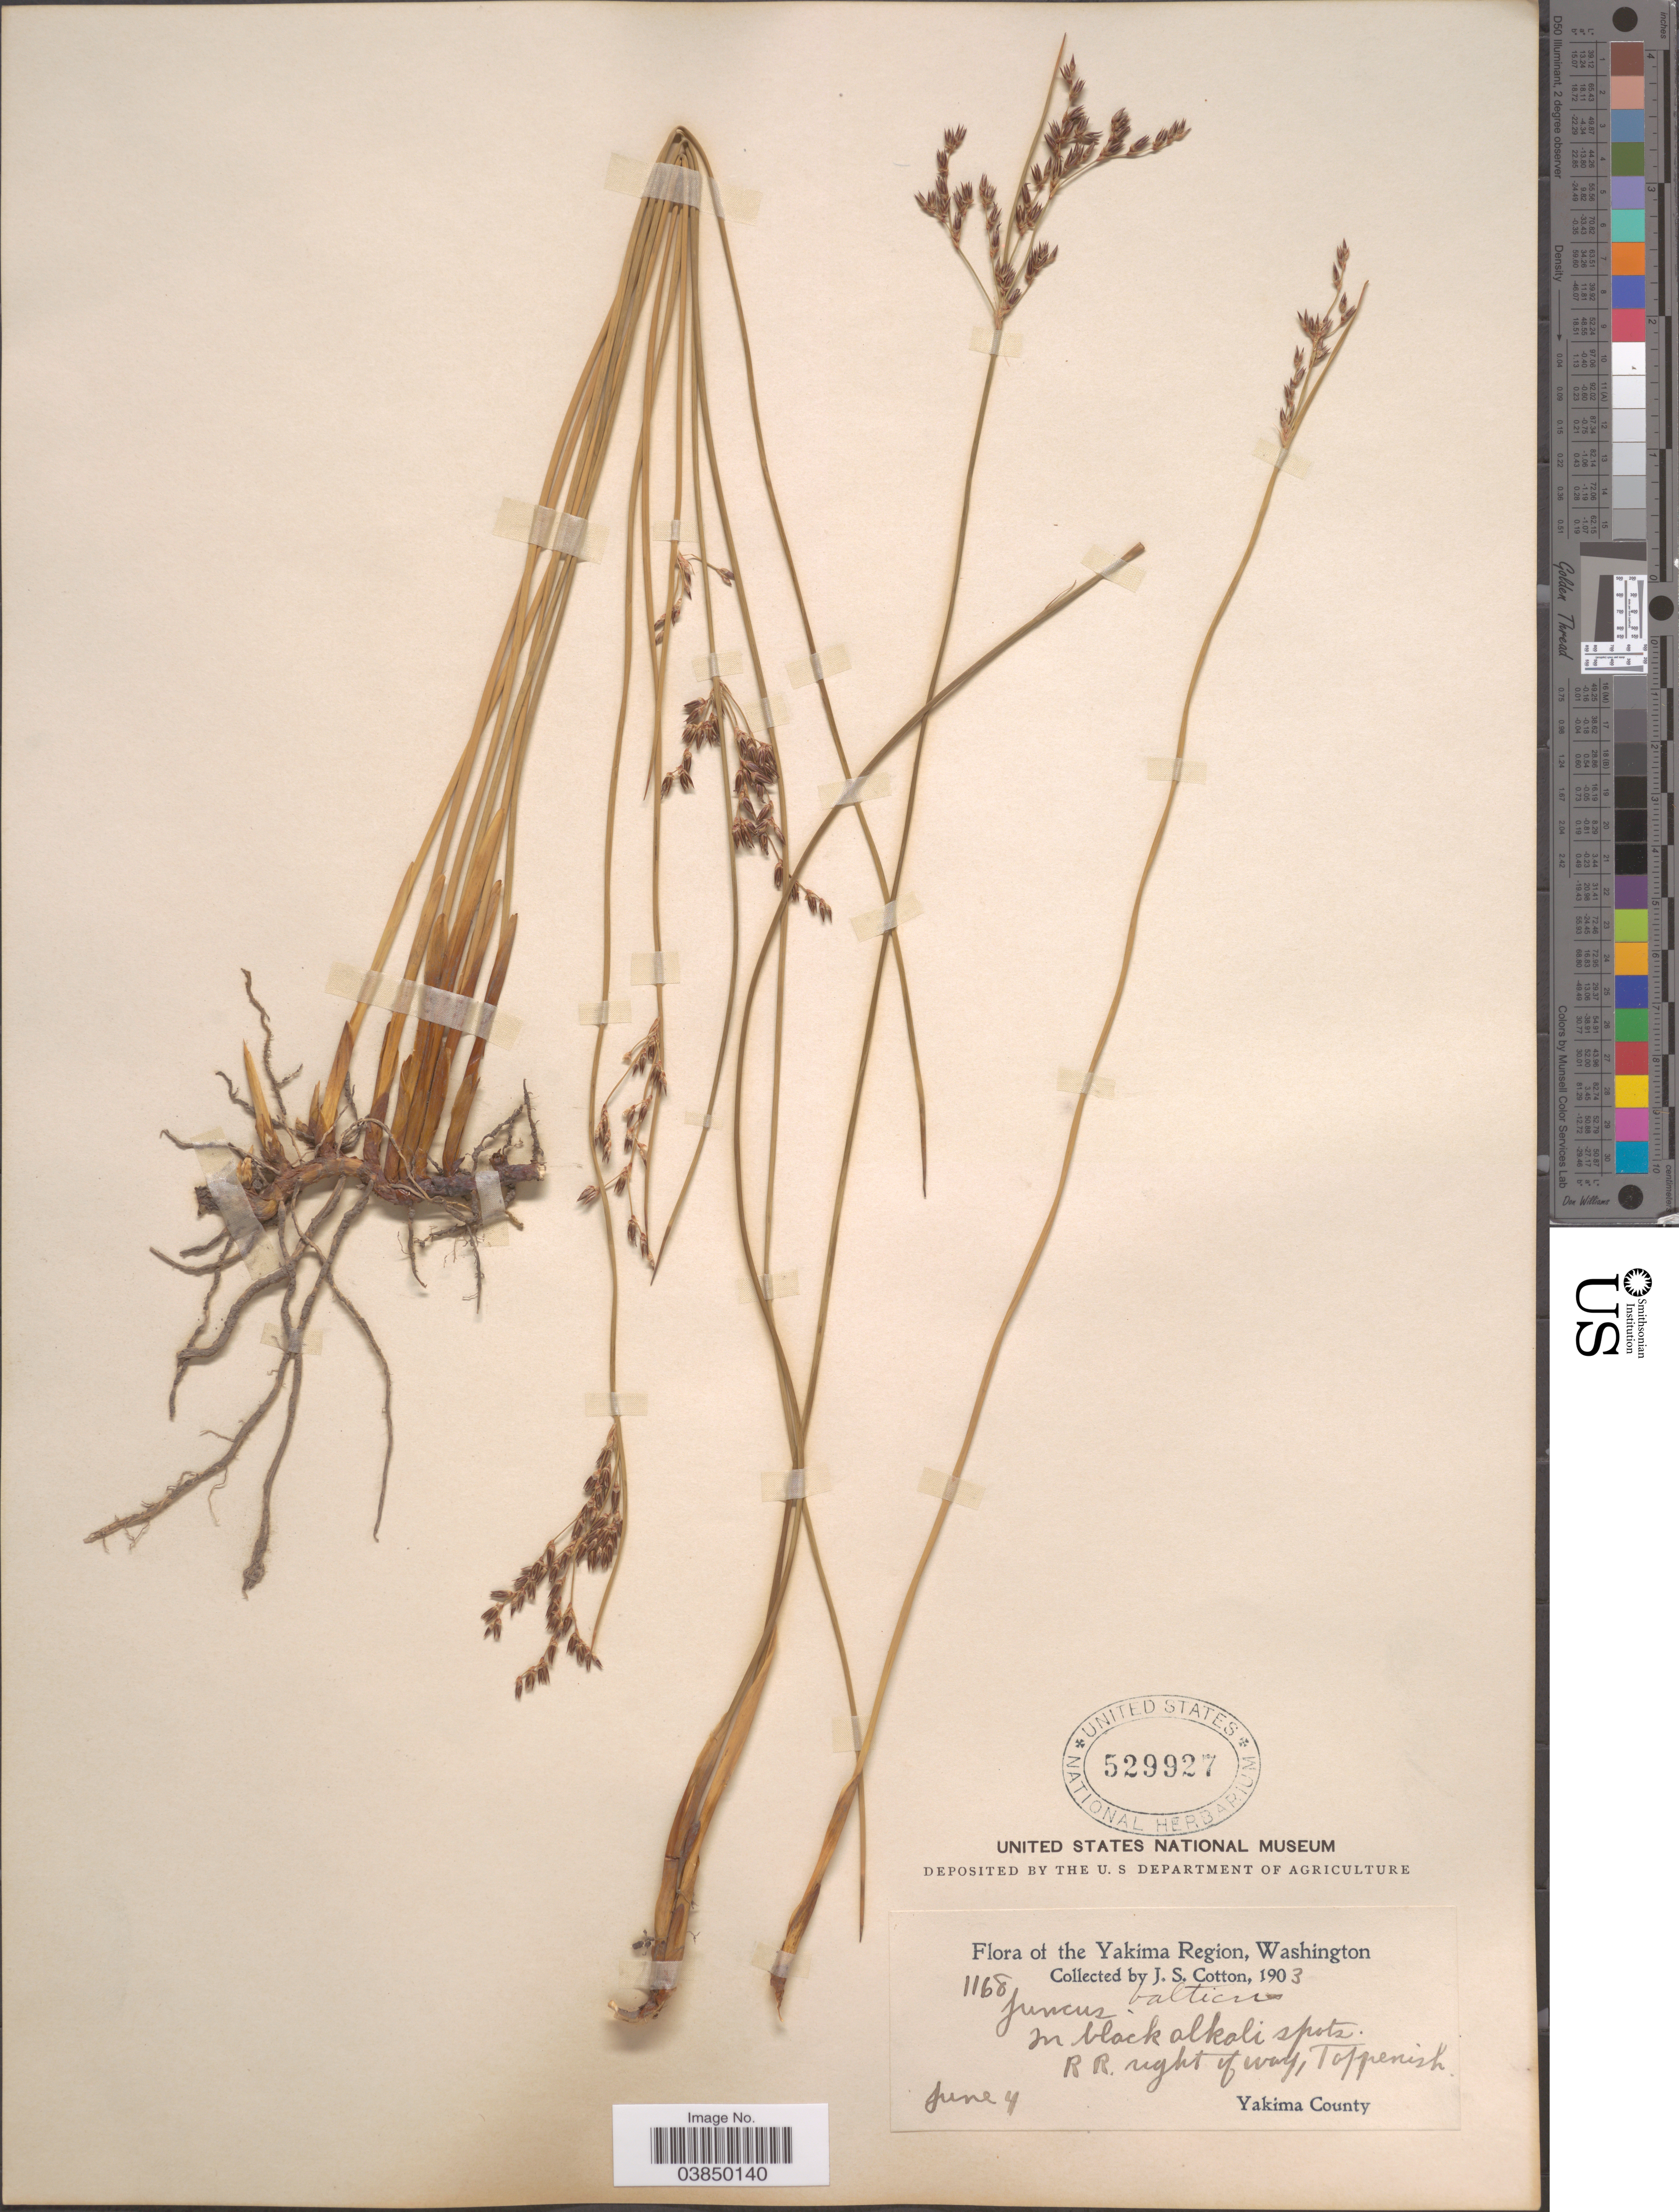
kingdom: Plantae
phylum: Tracheophyta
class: Liliopsida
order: Poales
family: Juncaceae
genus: Juncus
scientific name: Juncus balticus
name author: Willd.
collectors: J. S. Cotton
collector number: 1168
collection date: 1903-06-04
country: United States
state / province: Washington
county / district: Yakima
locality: The Yakima Region. R. R. right of way, Toppenish, Yakima County.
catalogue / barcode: US 529927